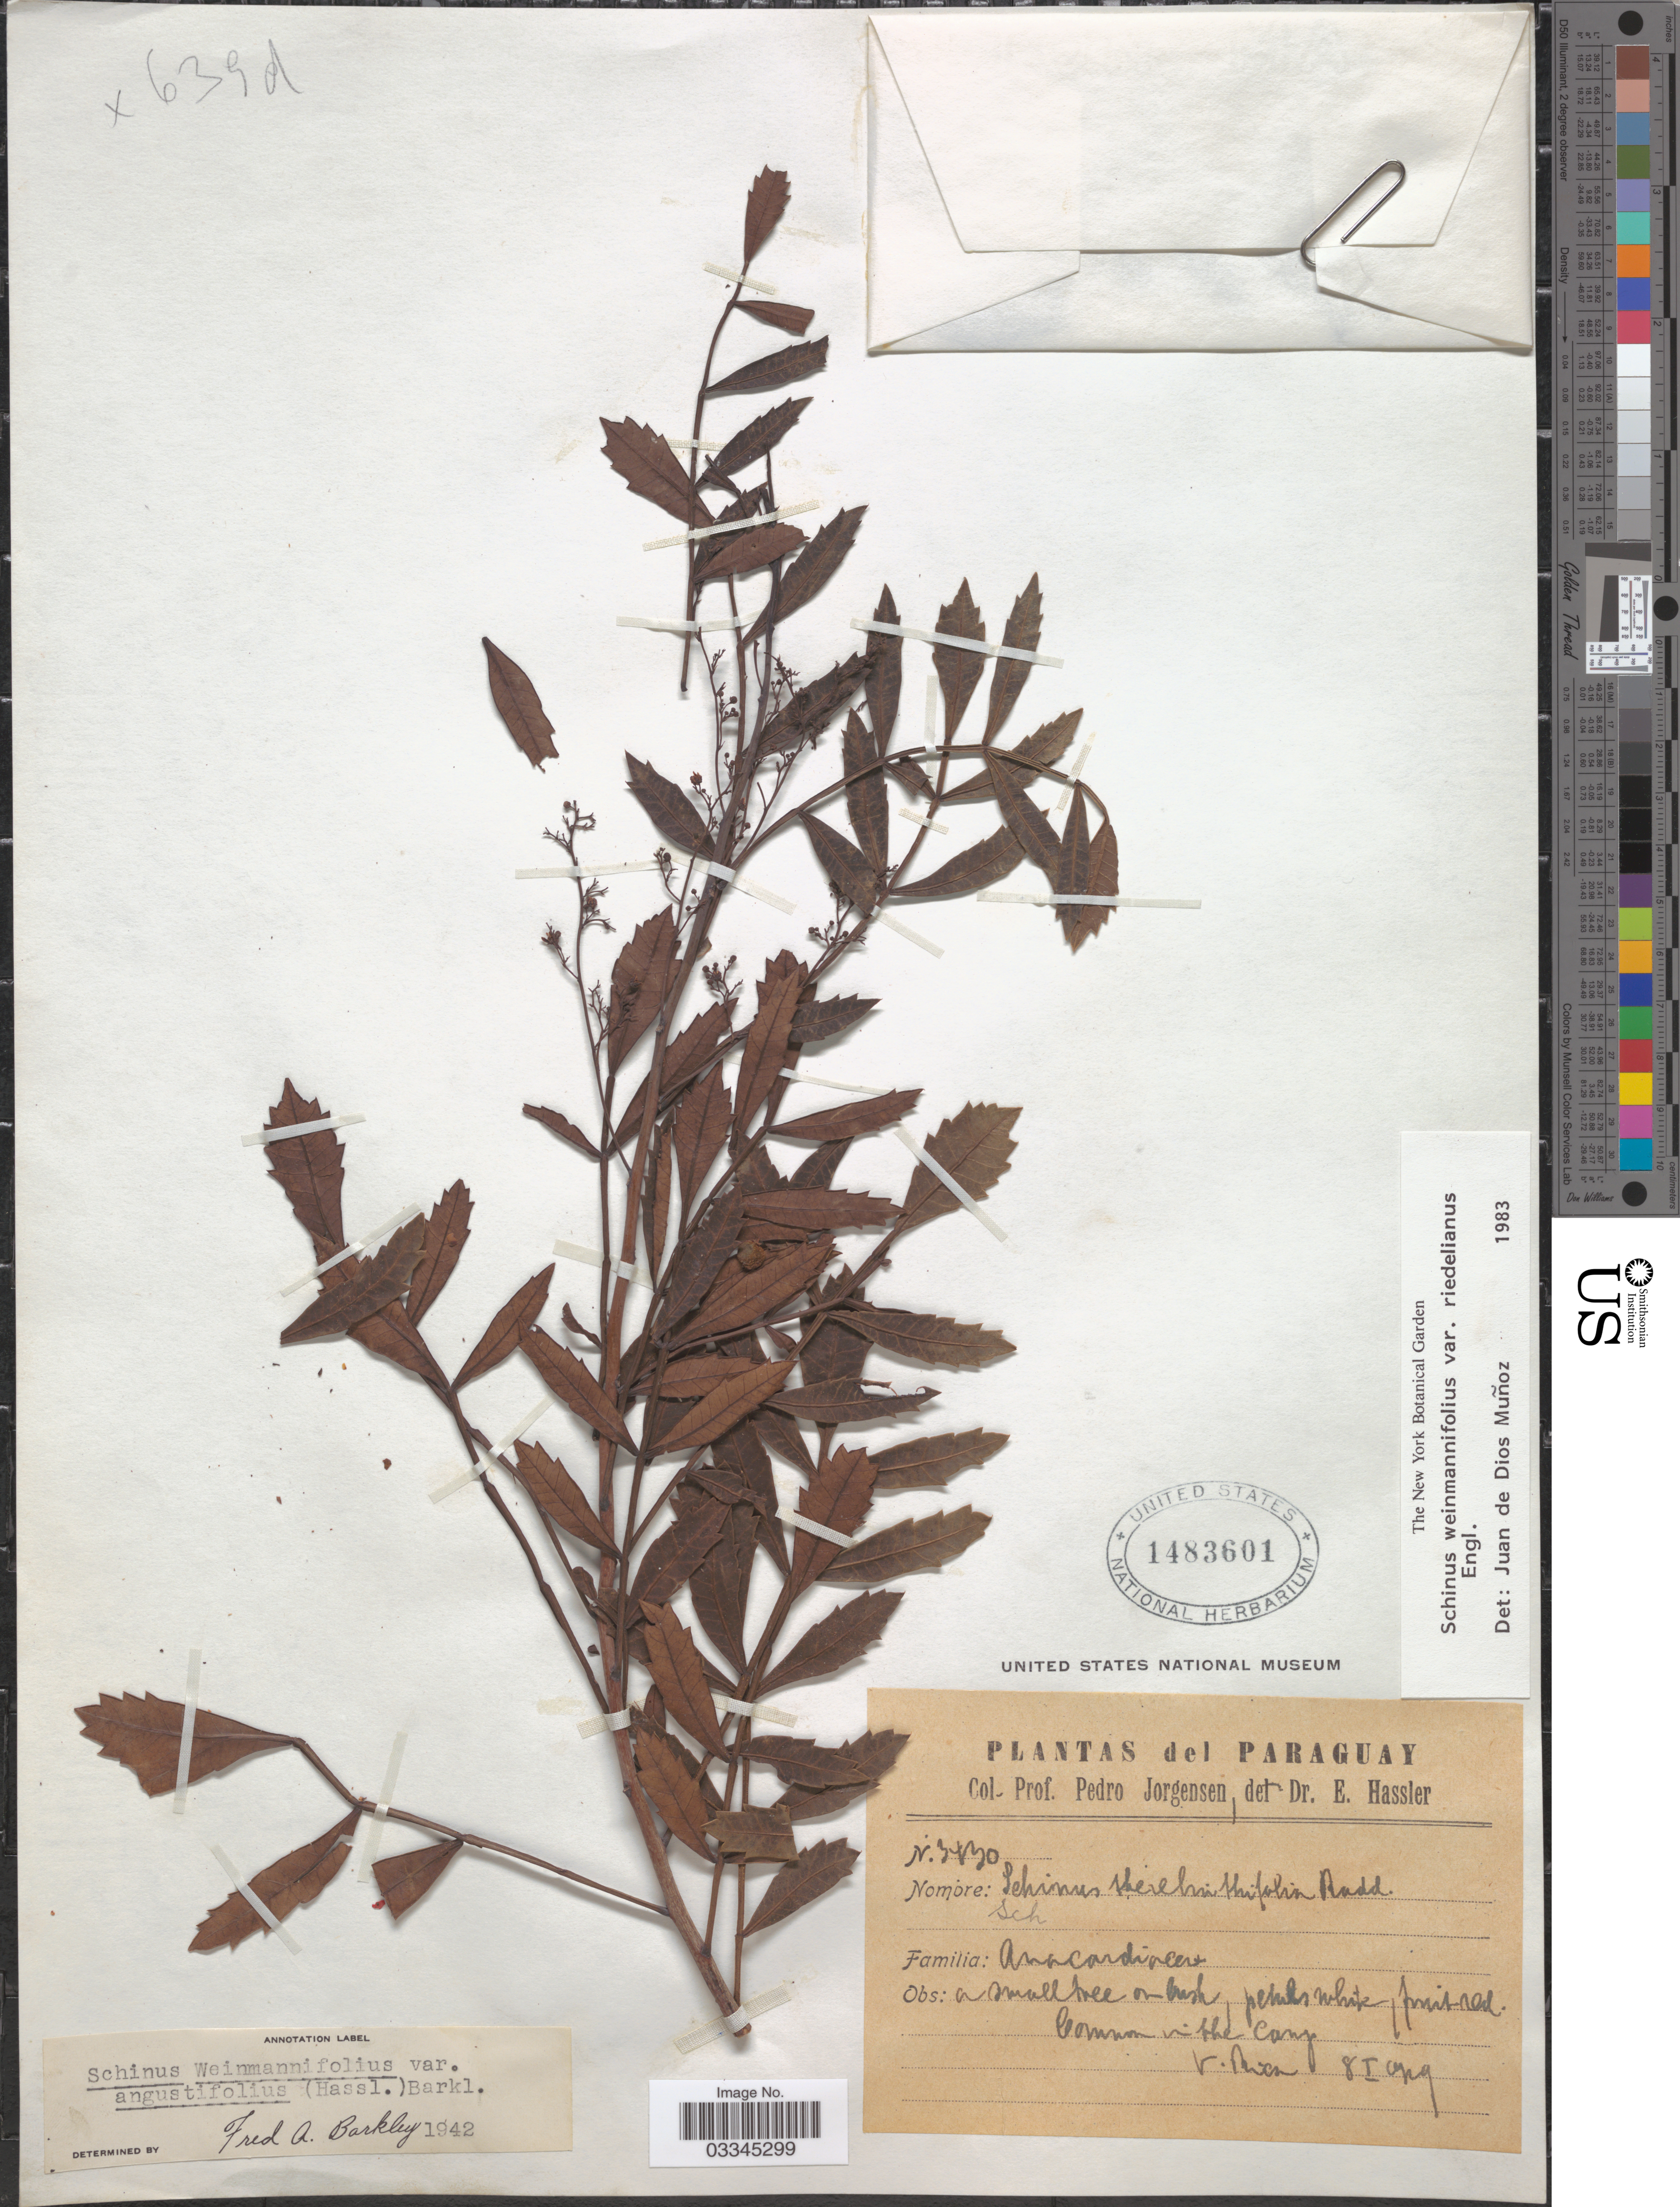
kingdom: Plantae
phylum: Tracheophyta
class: Magnoliopsida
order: Sapindales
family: Anacardiaceae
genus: Schinus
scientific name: Schinus weinmannifolia var. riedeliana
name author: Engl.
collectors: P. Jörgensen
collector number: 3430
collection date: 1929-01-08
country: Paraguay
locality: Common in the camp, V. Rica.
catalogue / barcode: US 1483601